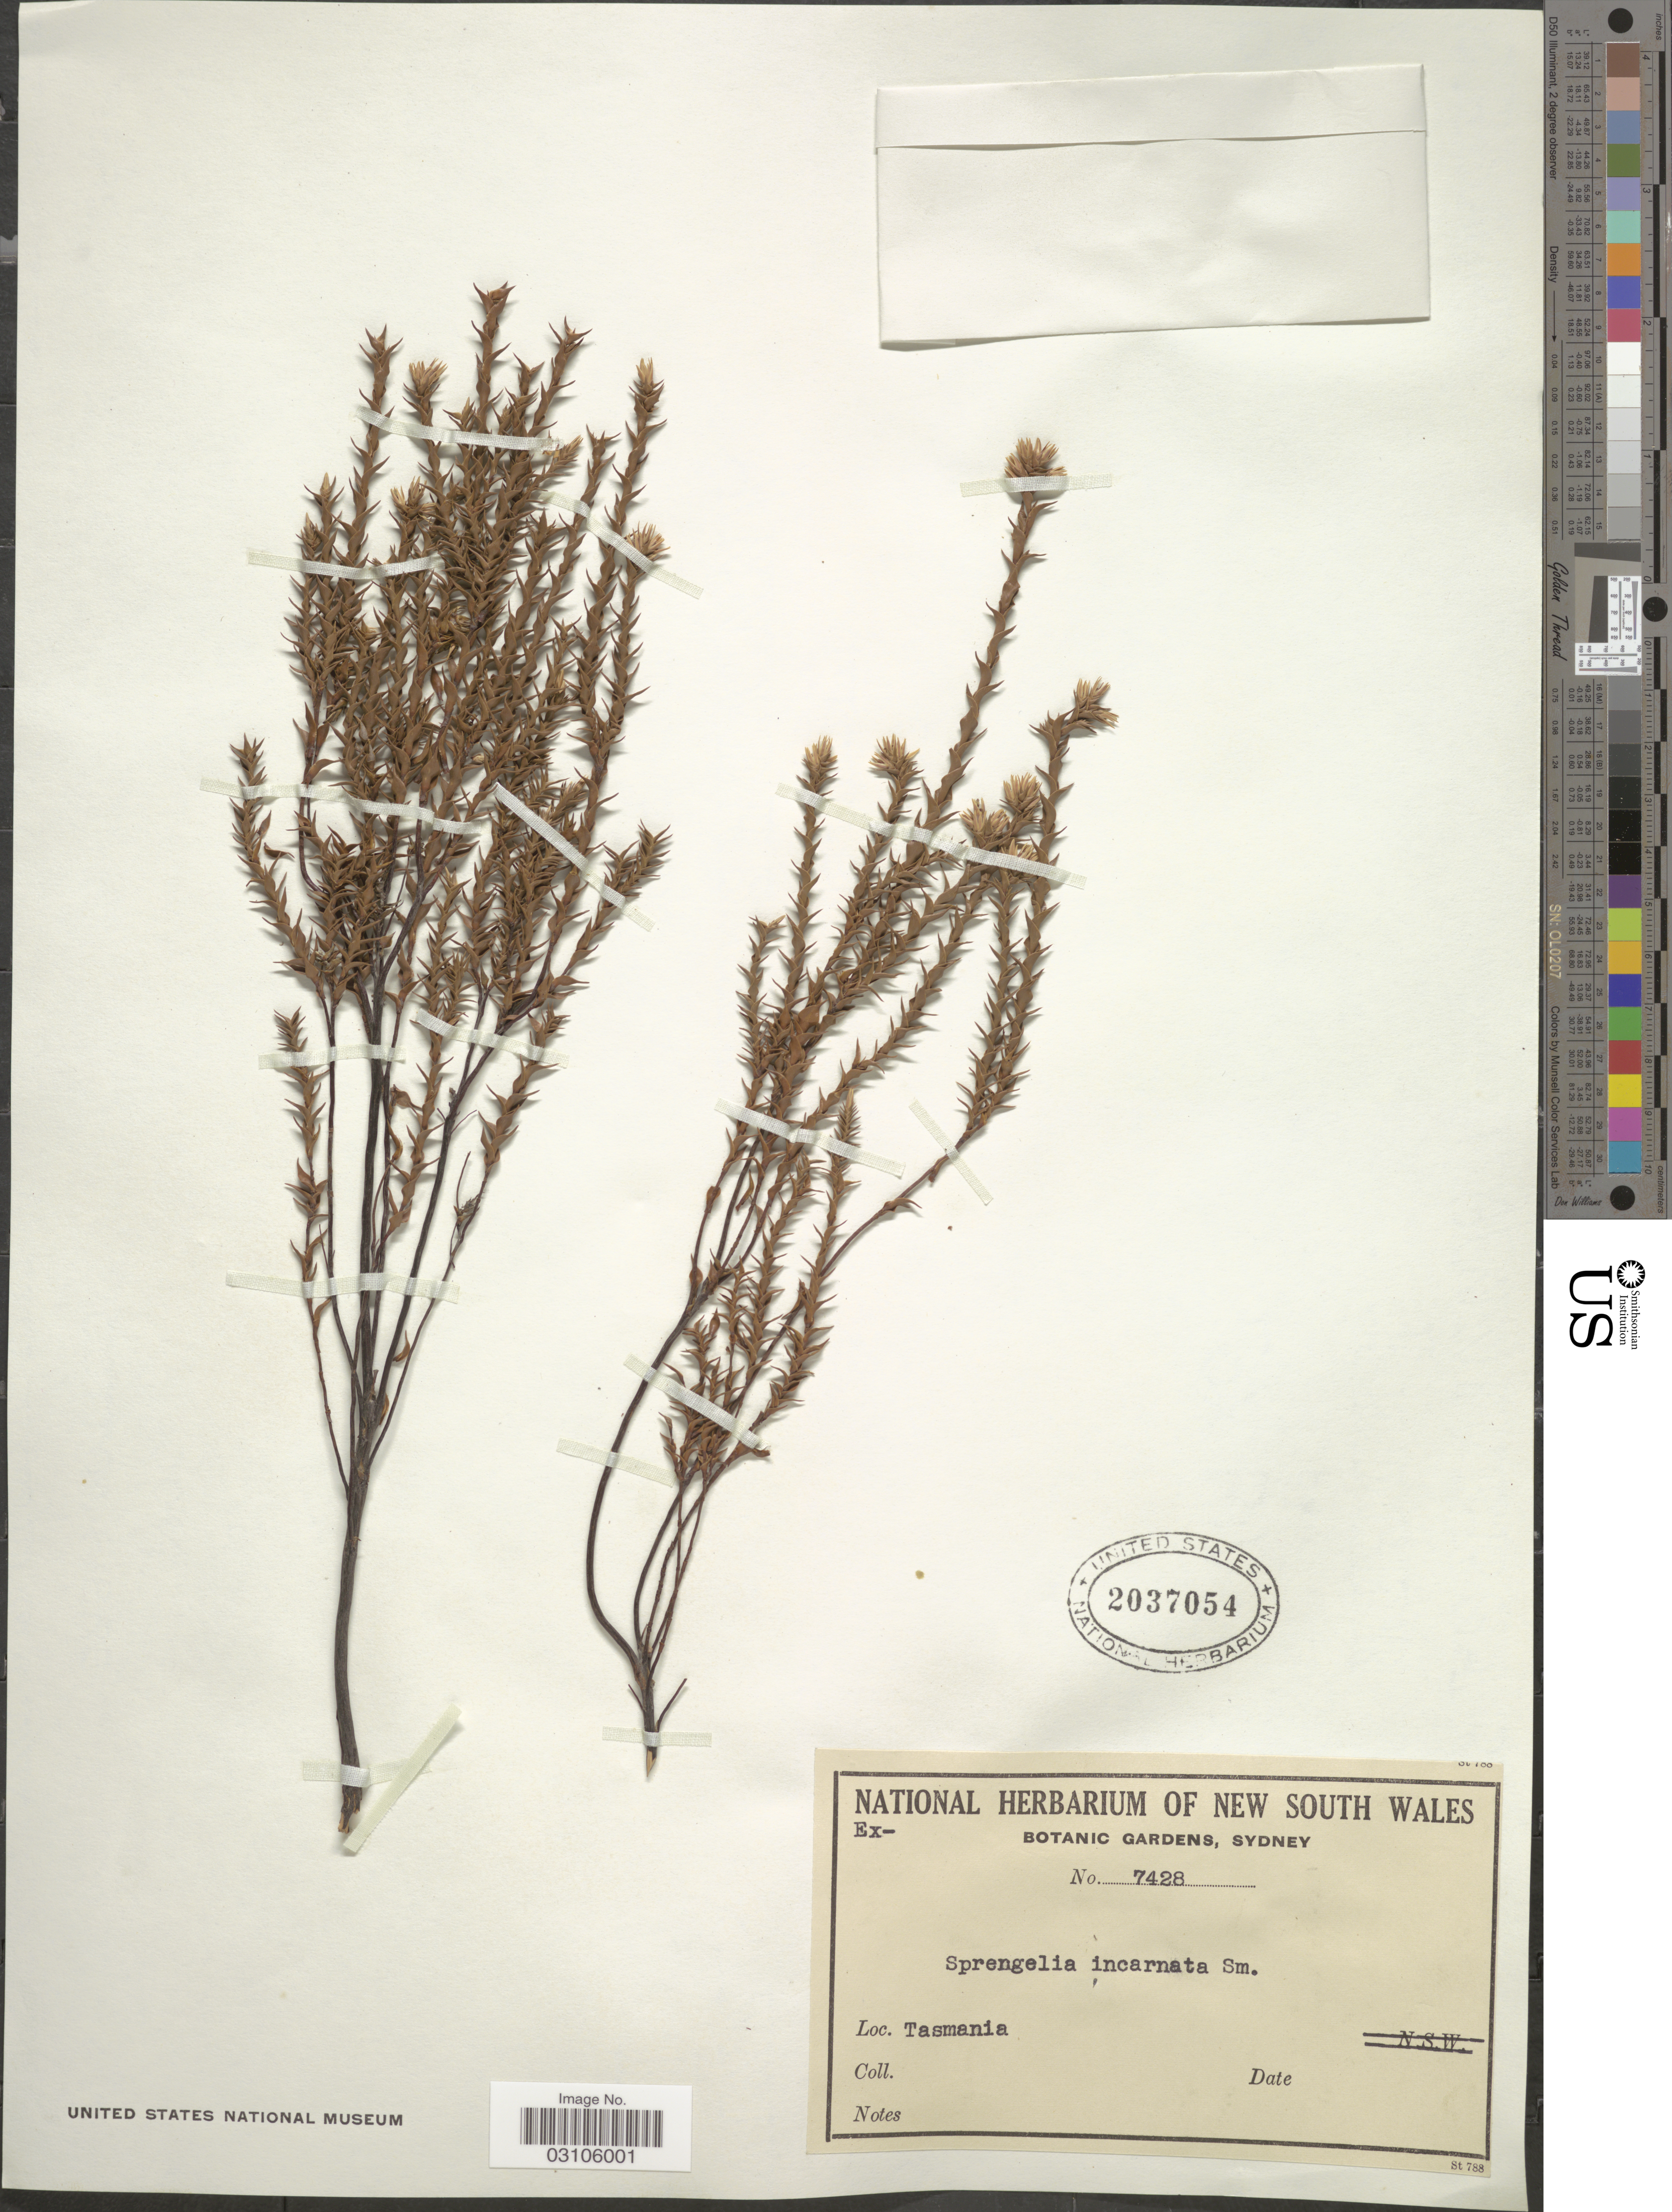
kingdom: Plantae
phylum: Tracheophyta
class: Magnoliopsida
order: Ericales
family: Ericaceae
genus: Sprengelia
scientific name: Sprengelia incarnata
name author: L.S. Sm.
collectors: National Herbarium of New South Wales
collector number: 7428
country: Australia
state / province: Tasmania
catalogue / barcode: US 2037054